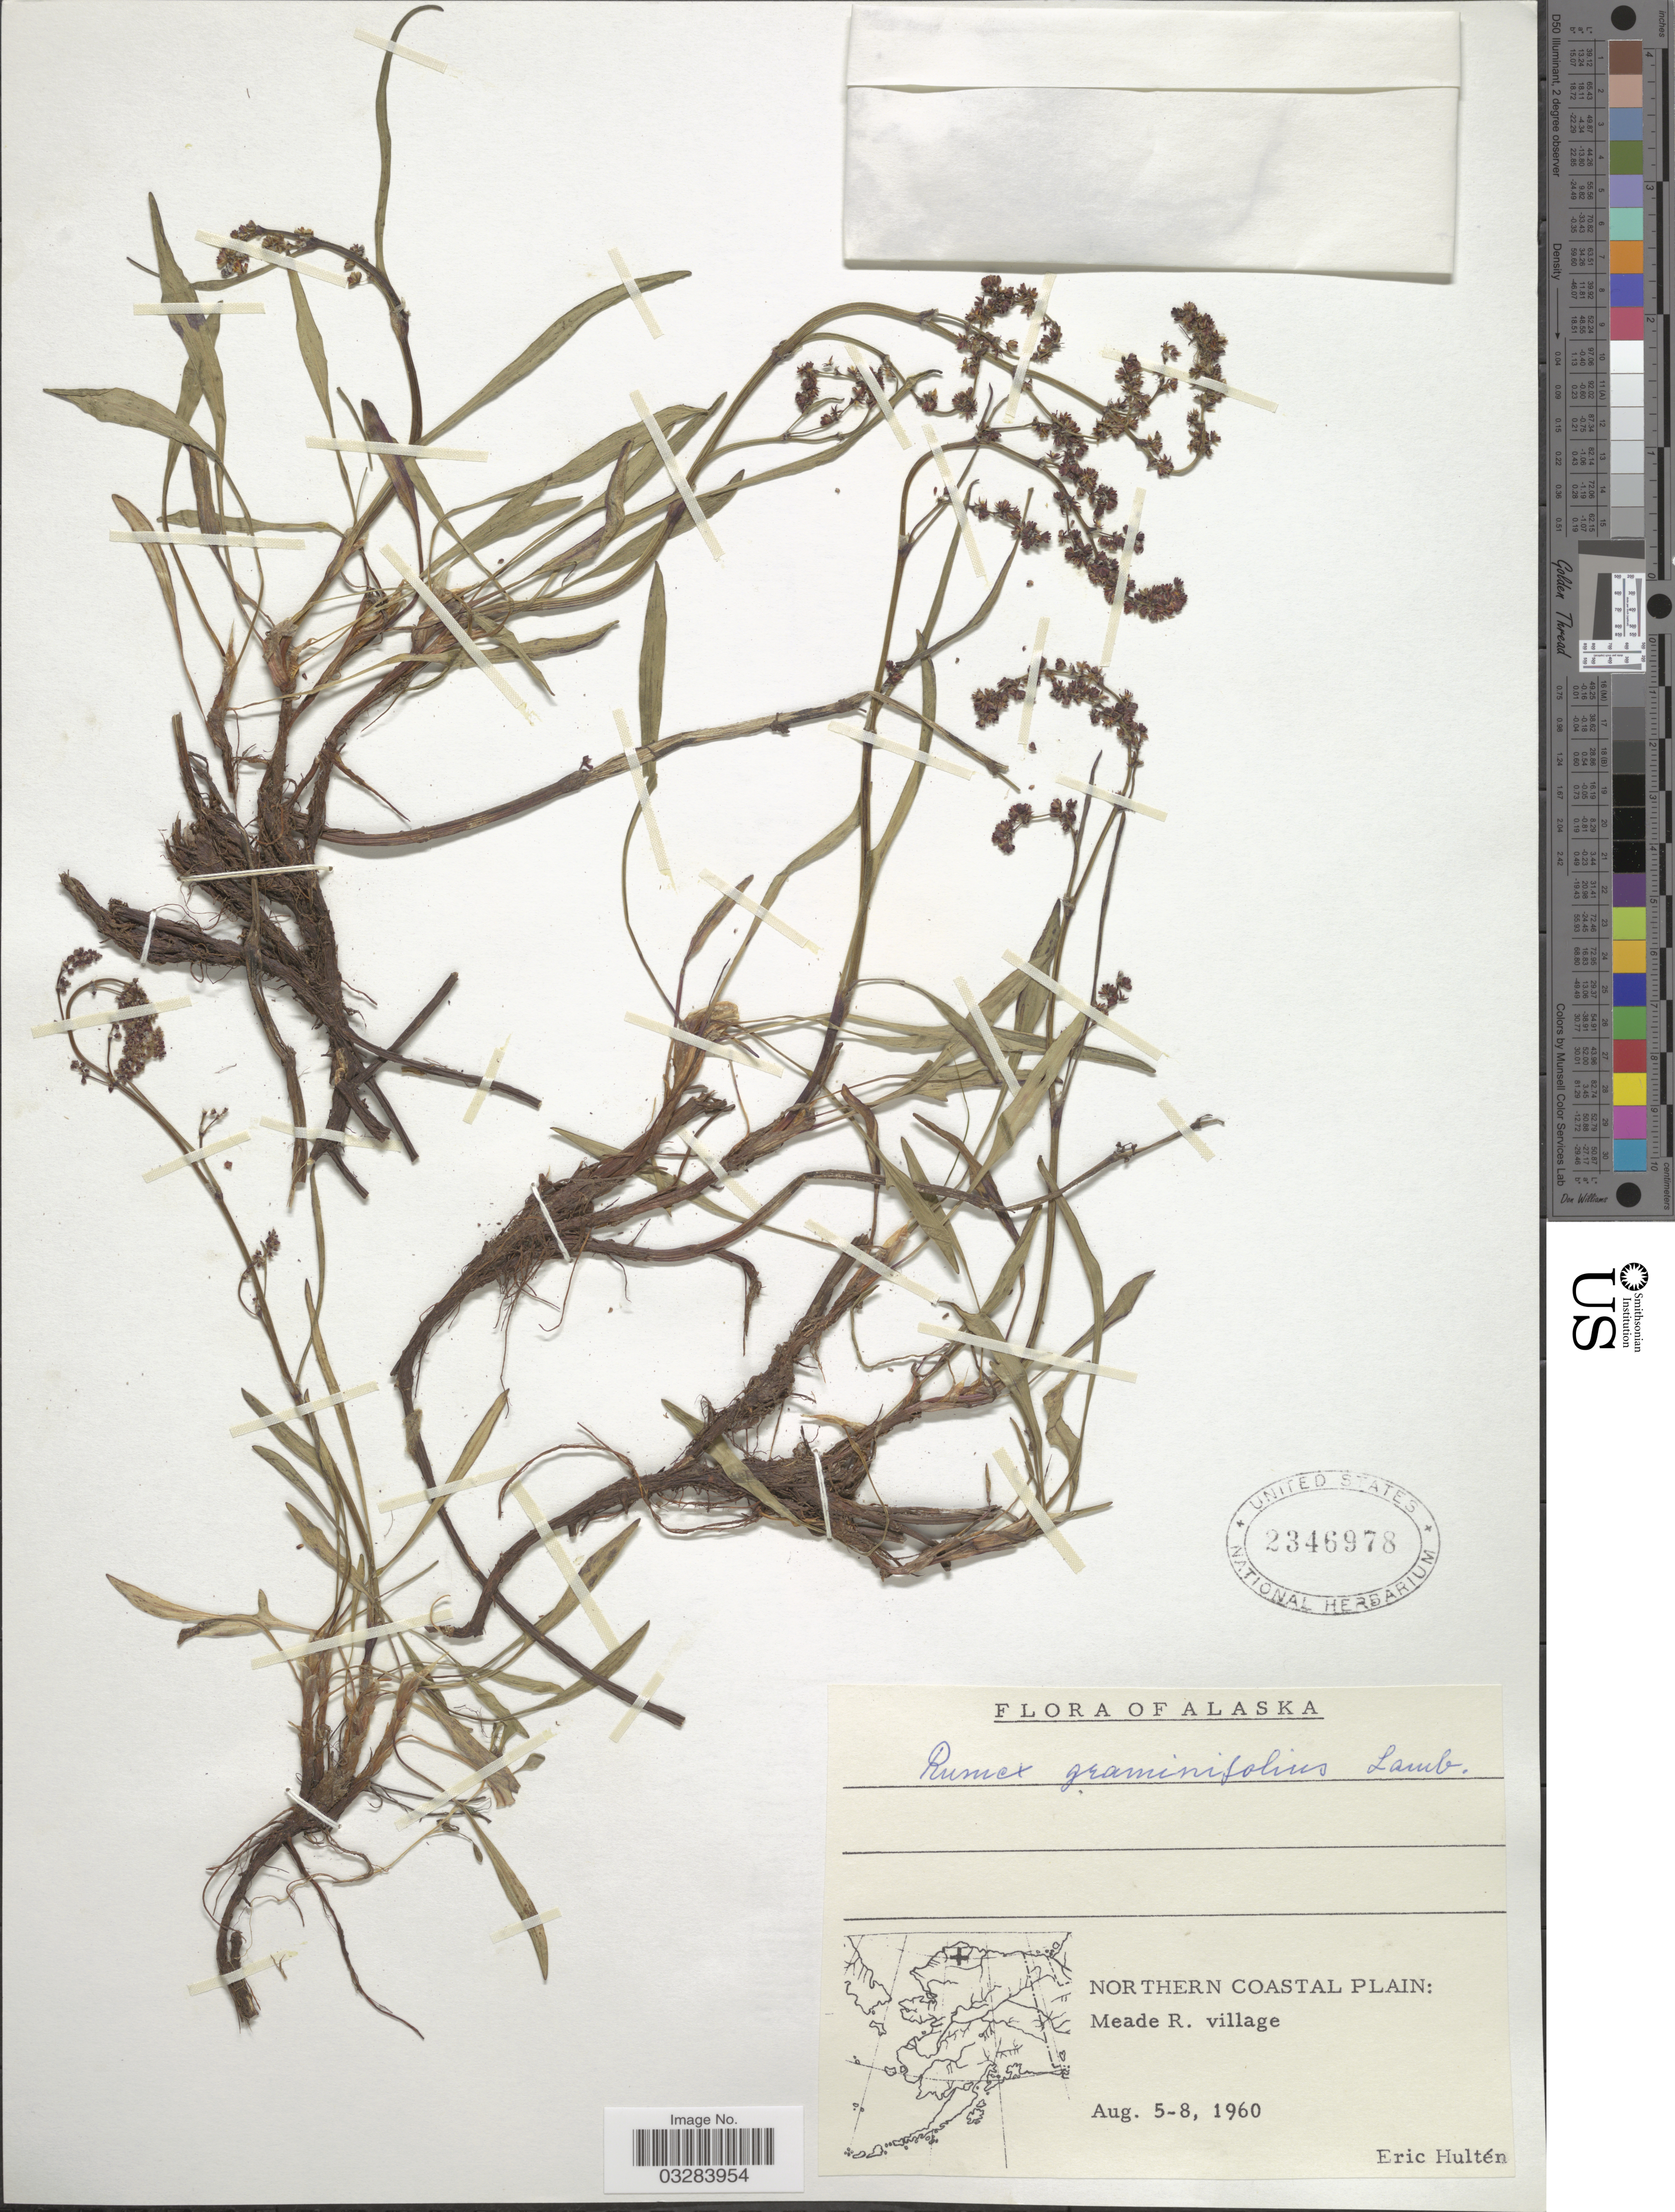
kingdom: Plantae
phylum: Tracheophyta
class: Magnoliopsida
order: Caryophyllales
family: Polygonaceae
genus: Rumex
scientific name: Rumex graminifolius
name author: Rudolph ex Lamb.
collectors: E. G. Hultén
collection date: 1960-08-05/1960-08-08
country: United States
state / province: Alaska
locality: Northern Coastal Plain: Meade R. village.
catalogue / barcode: US 2346978